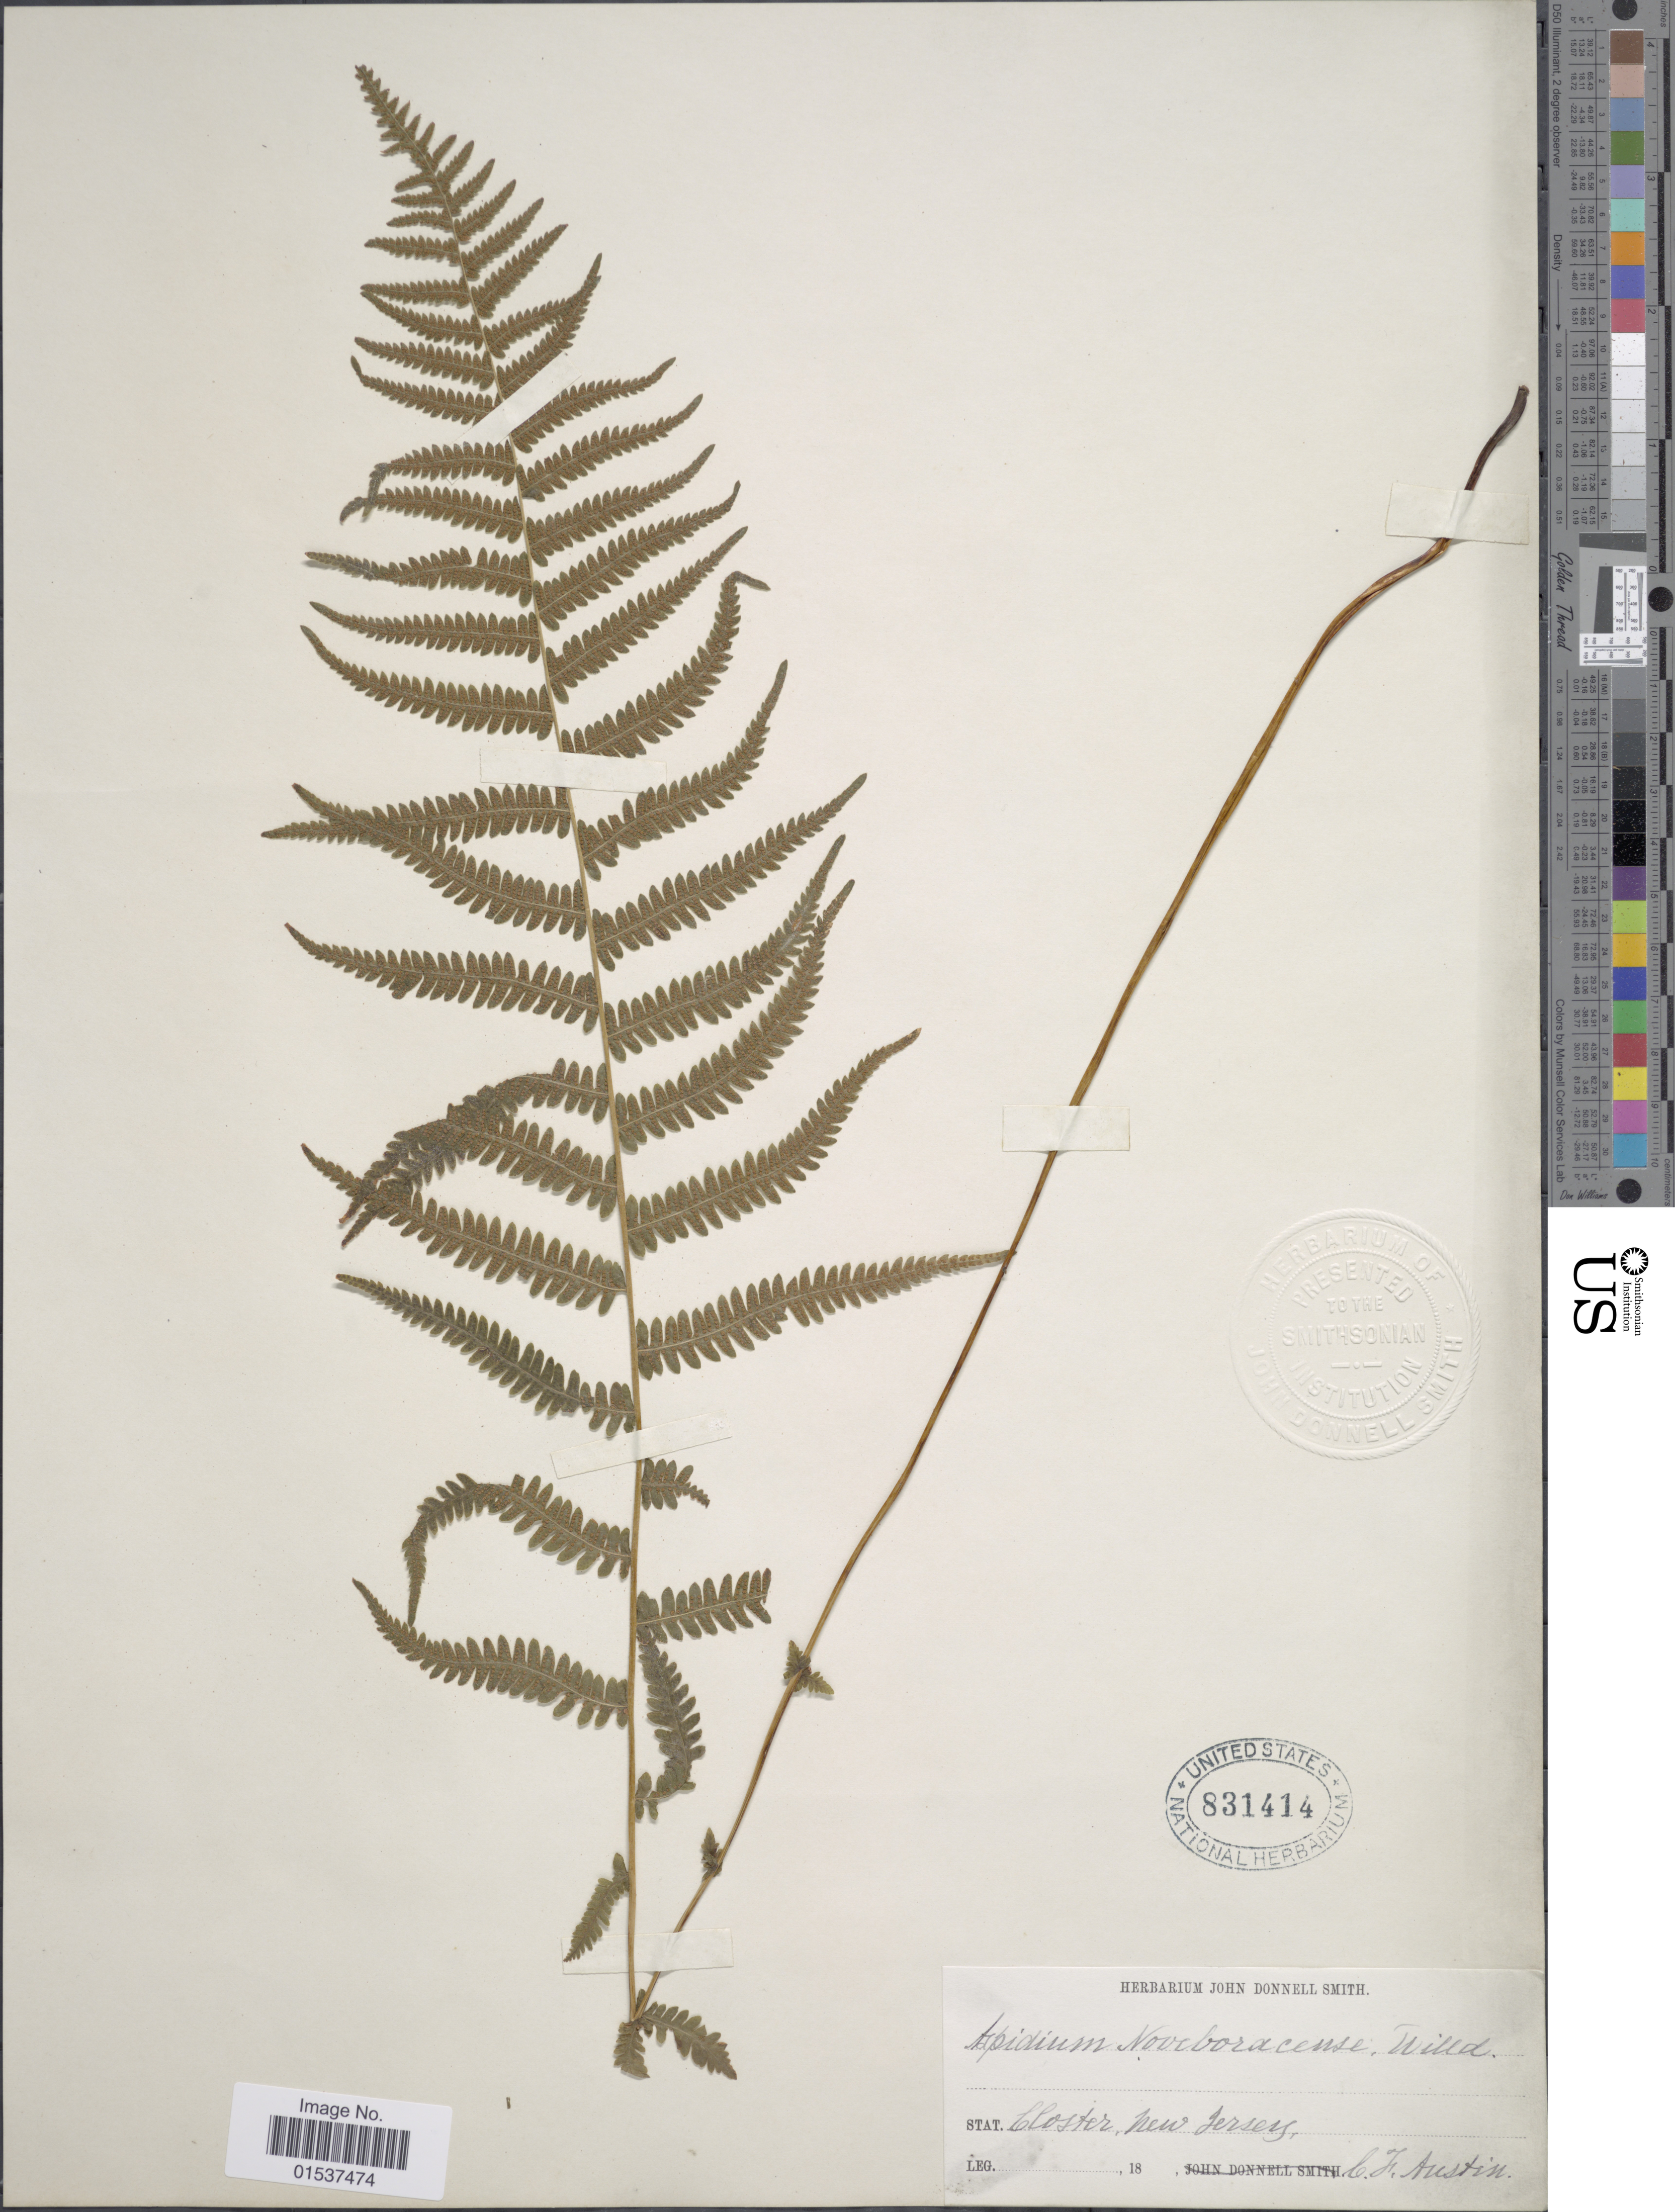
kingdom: Plantae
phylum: Tracheophyta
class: Polypodiopsida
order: Polypodiales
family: Thelypteridaceae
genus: Parathelypteris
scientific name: Parathelypteris noveboracensis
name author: (L.) Ching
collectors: C. F. Austin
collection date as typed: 18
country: United States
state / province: New Jersey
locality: Closter, New Jersey.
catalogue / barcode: US 831414